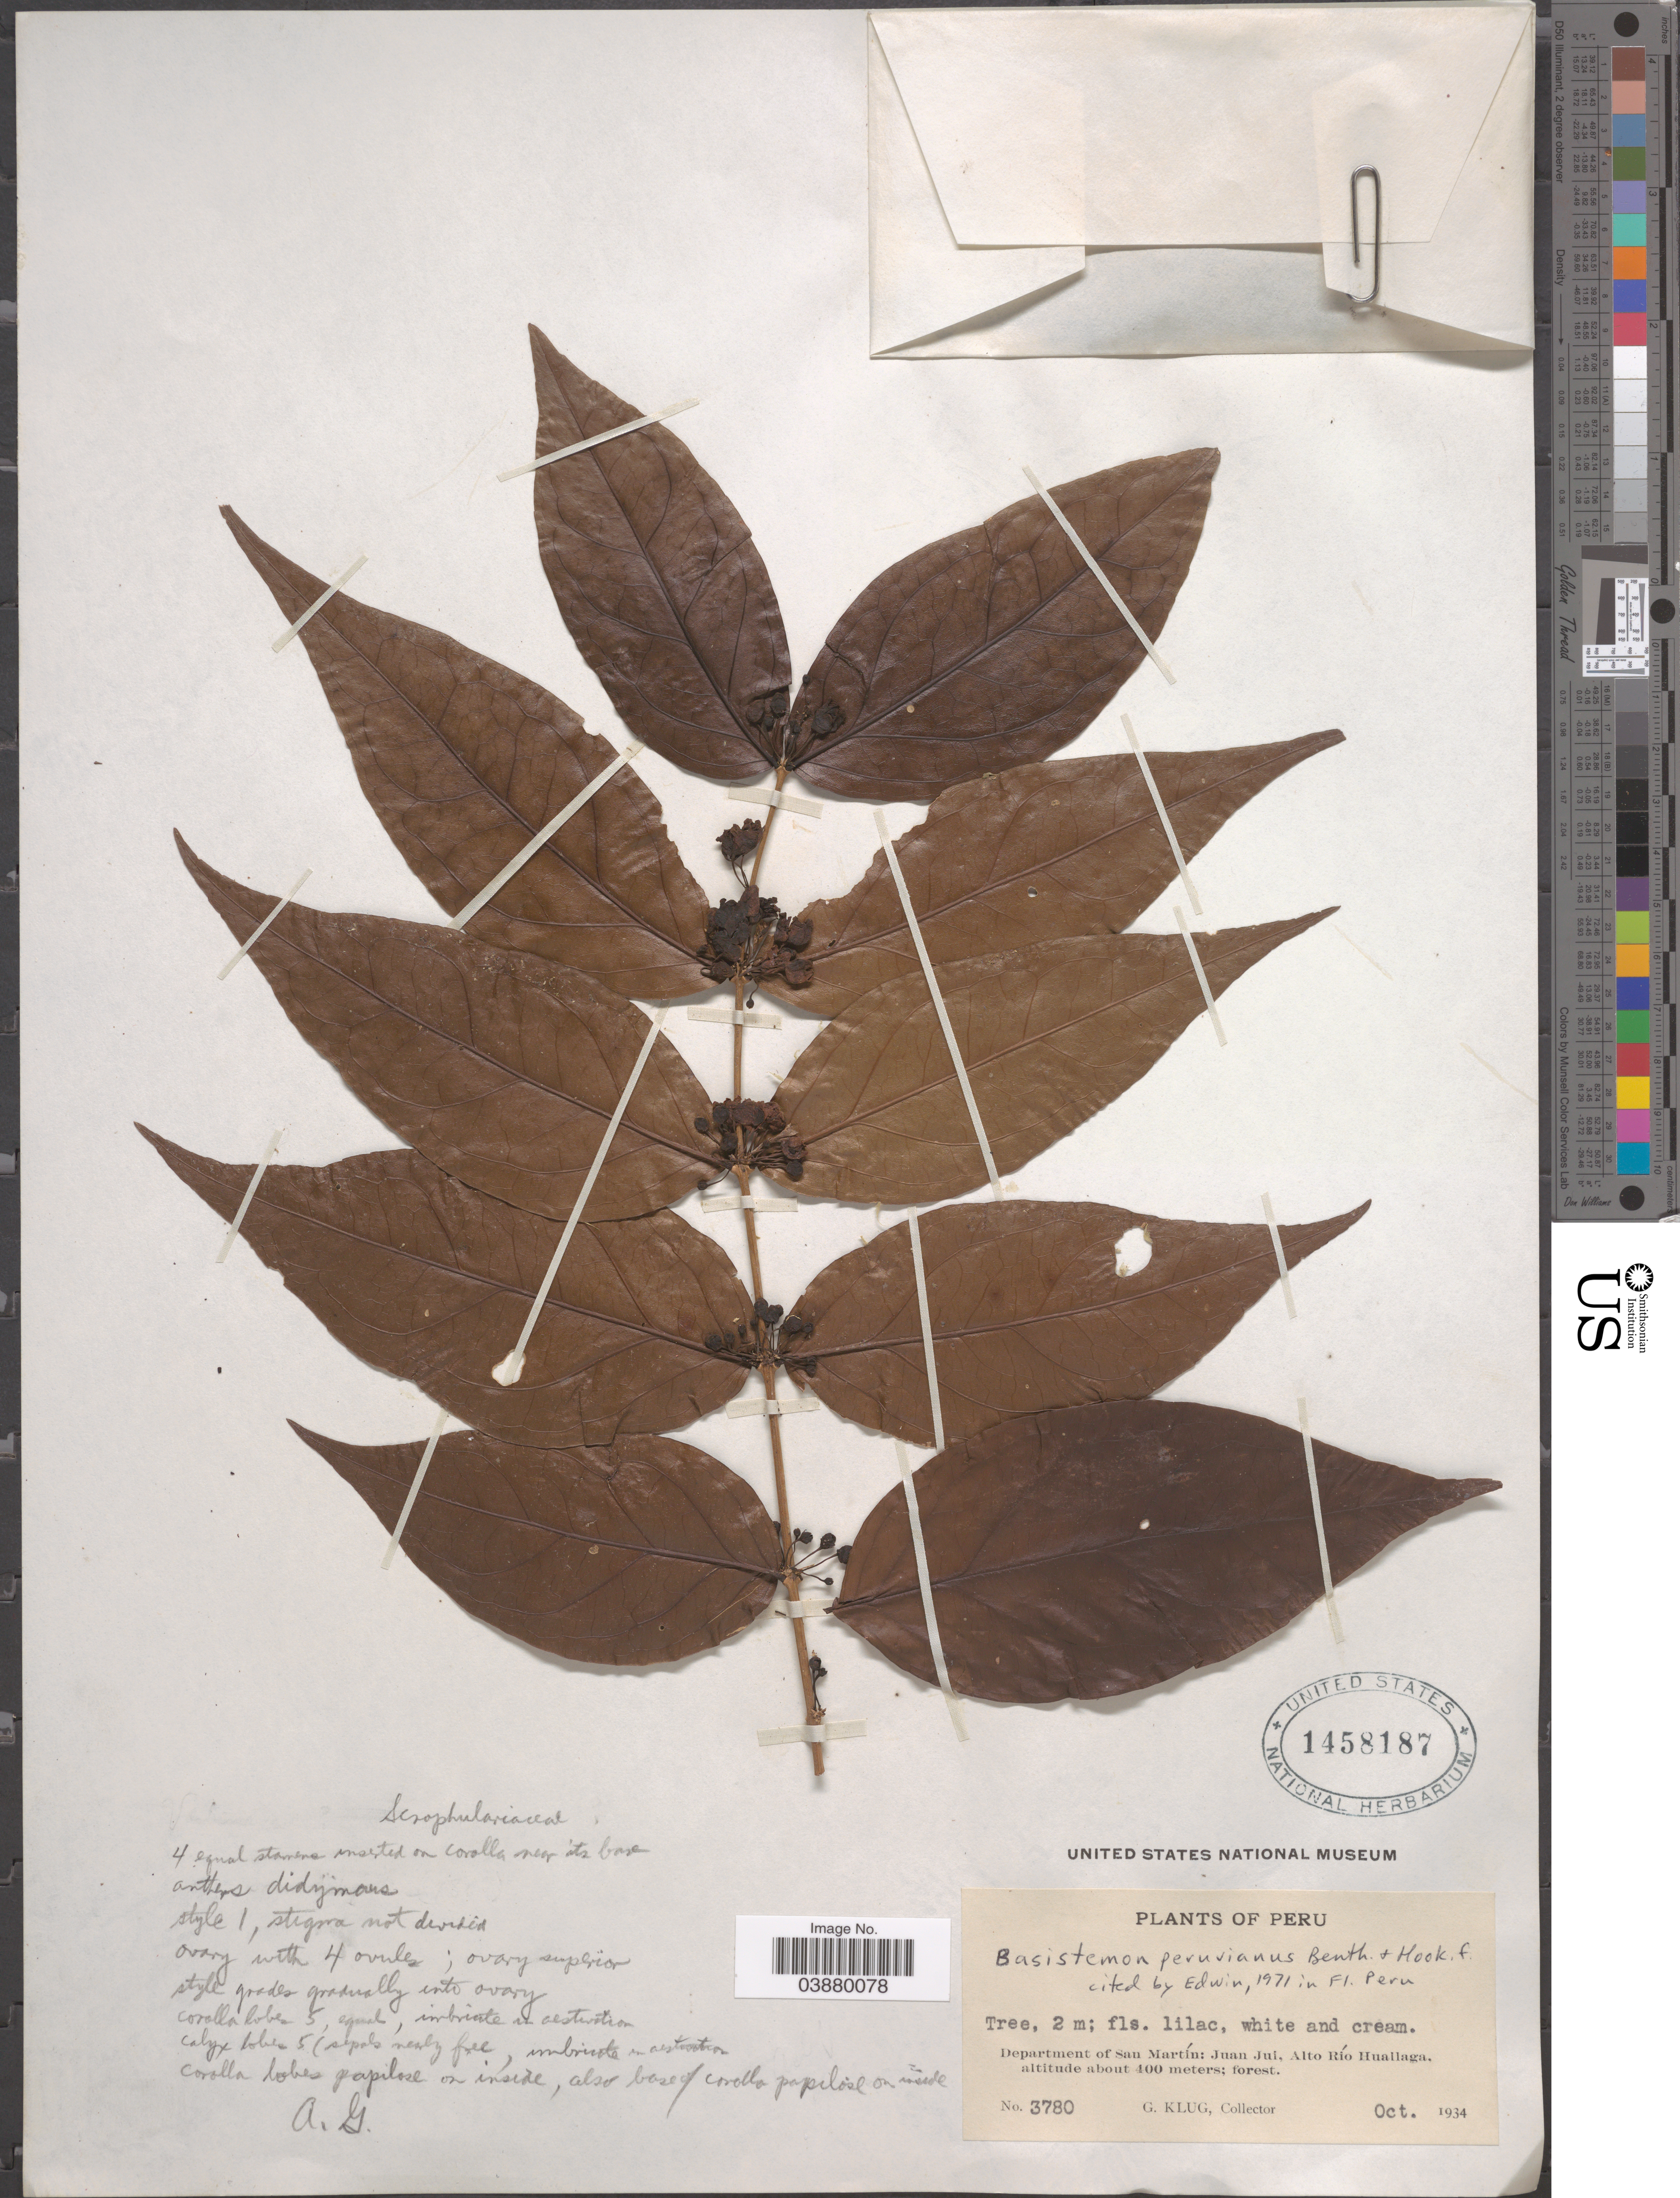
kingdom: Plantae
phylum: Tracheophyta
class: Magnoliopsida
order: Lamiales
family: Plantaginaceae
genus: Basistemon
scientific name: Basistemon peruvianus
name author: B.D. Jacks.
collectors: G. Klug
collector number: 3780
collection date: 1934-10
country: Peru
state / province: San Martín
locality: Department of San Martín: Juan Jui, Alto Río Huallaga.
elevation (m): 400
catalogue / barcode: US 1458187